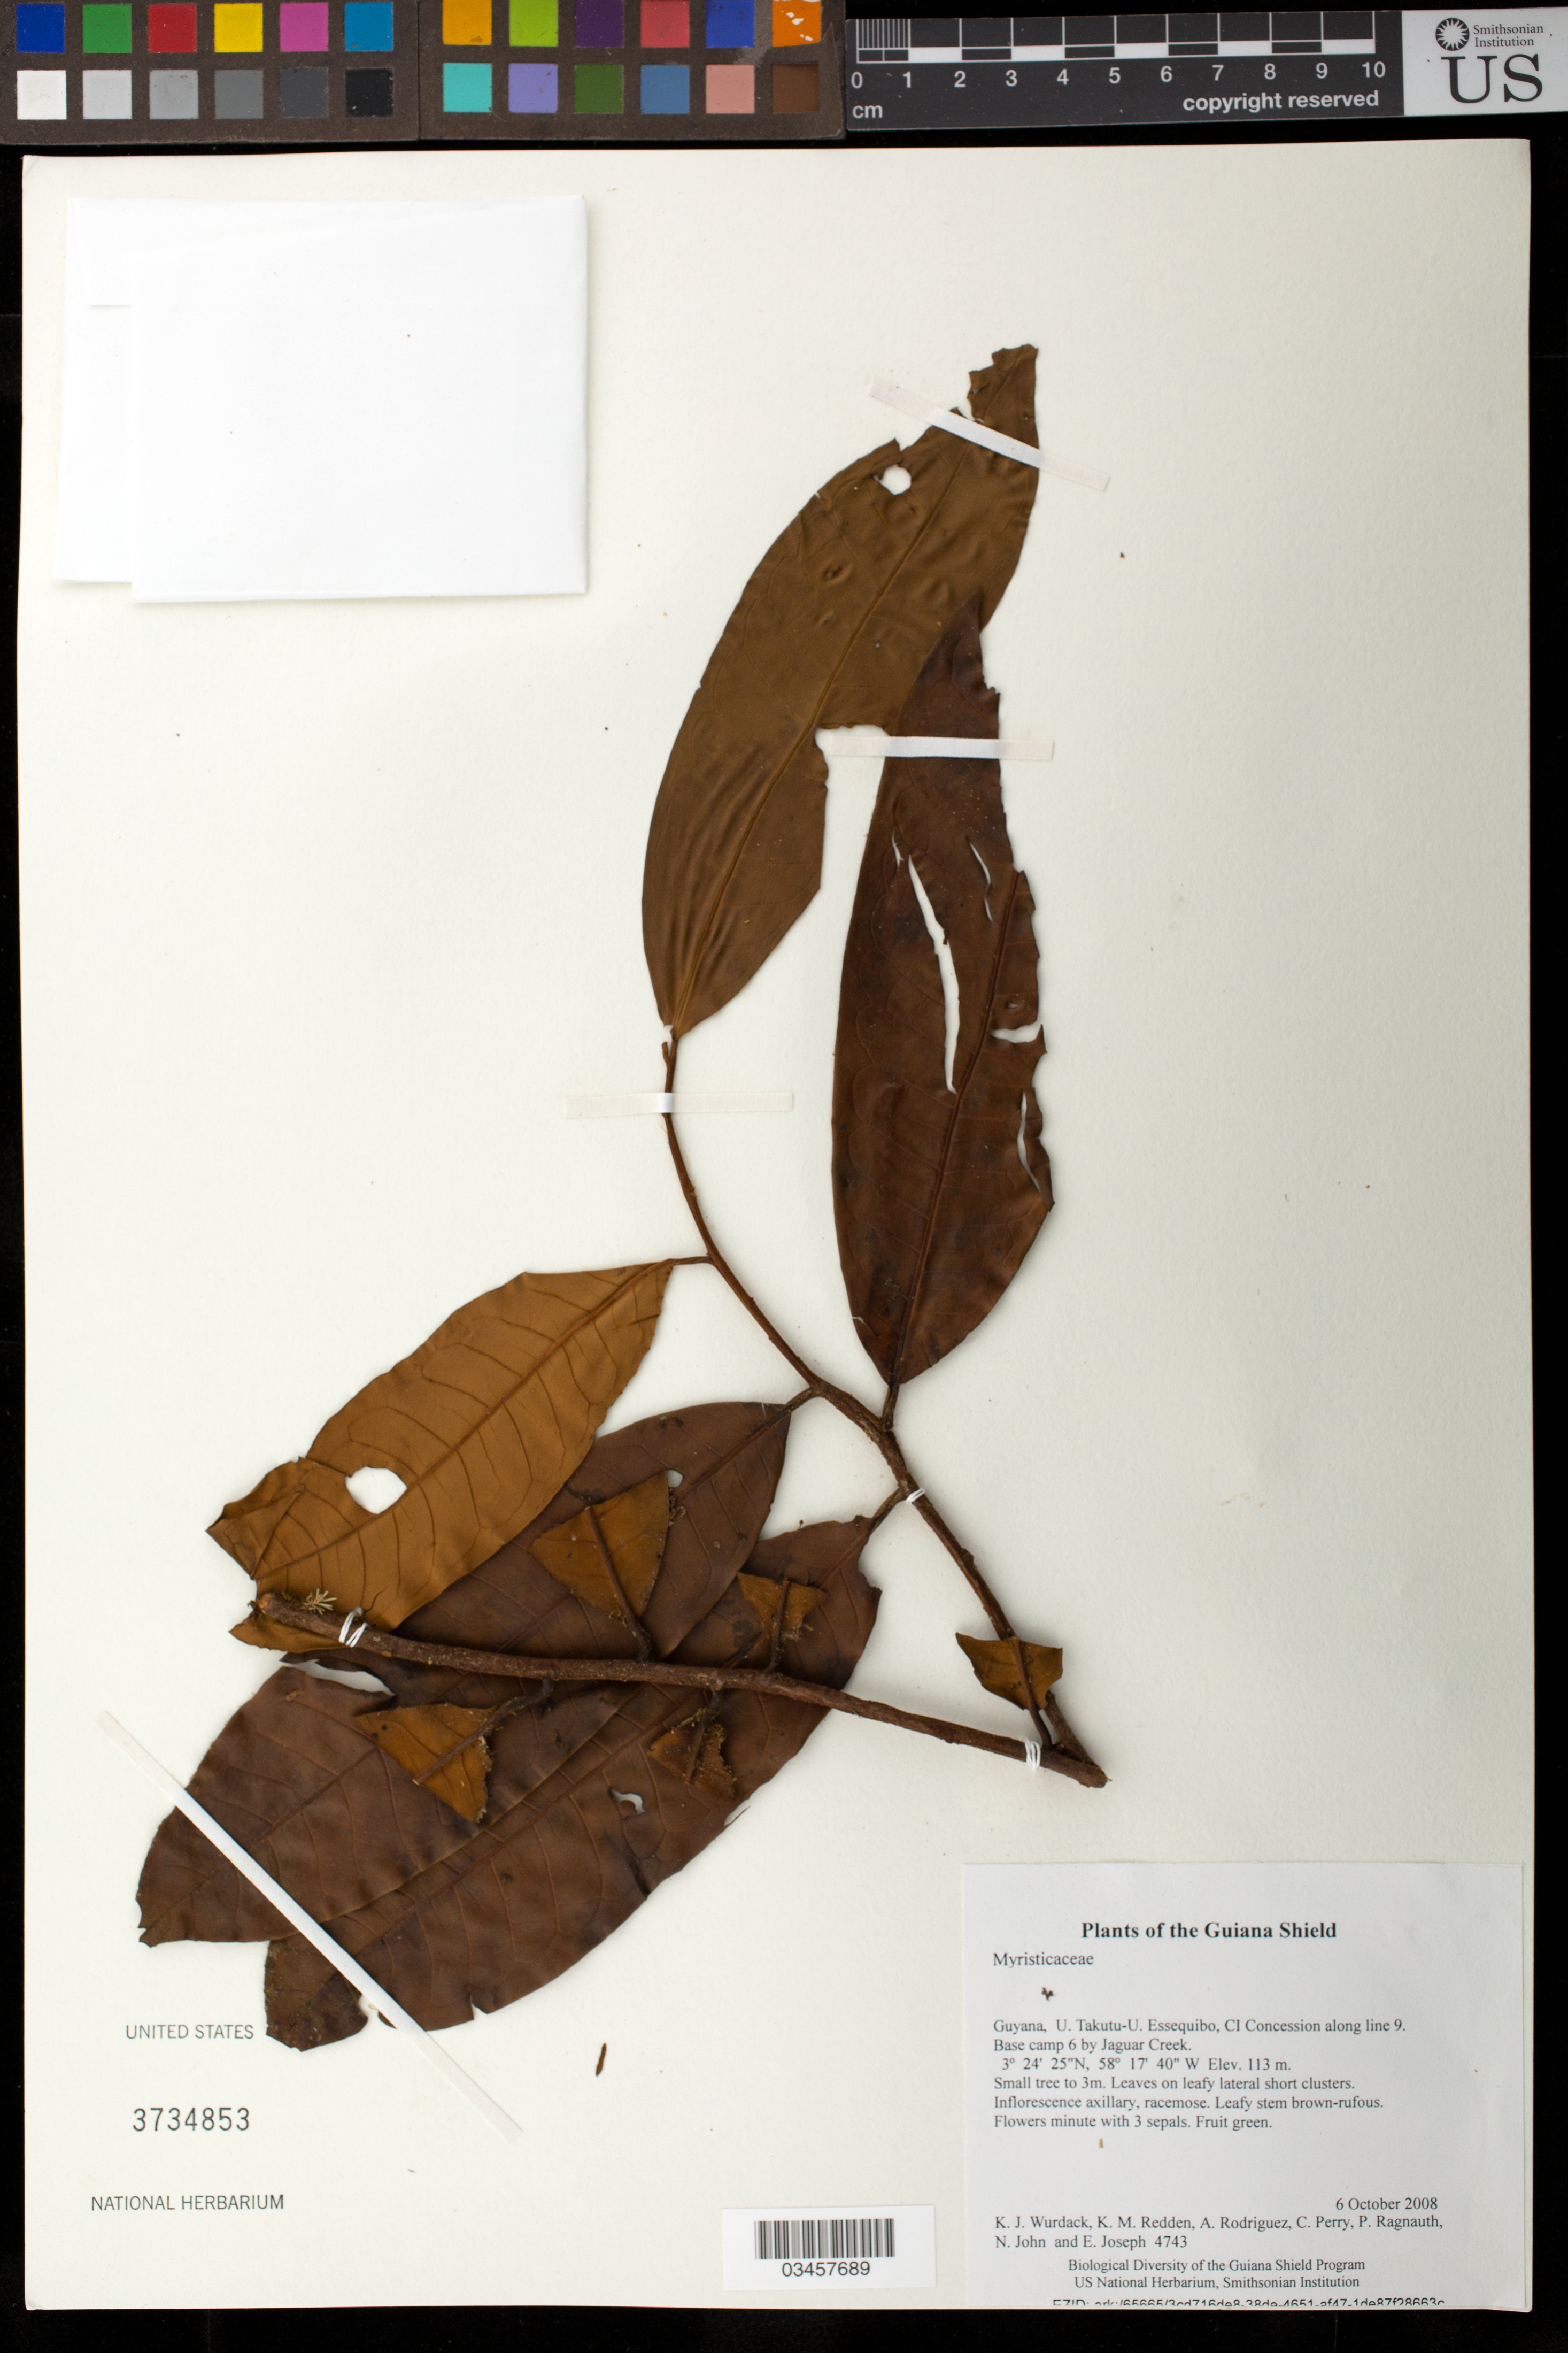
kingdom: Plantae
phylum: Tracheophyta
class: Magnoliopsida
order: Magnoliales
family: Myristicaceae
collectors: K. Wurdack, K. M. Redden, A. Rodriguez, C. Perry, P. Ragnauth, N. John & E. Joseph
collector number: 4743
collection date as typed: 6 October 2008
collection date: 2008-10-06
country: Guyana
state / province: U. Takutu-U. Essequibo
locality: CI Concession along line 9. Base camp 6 by Jaguar Creek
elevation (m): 113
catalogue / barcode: US 3734853